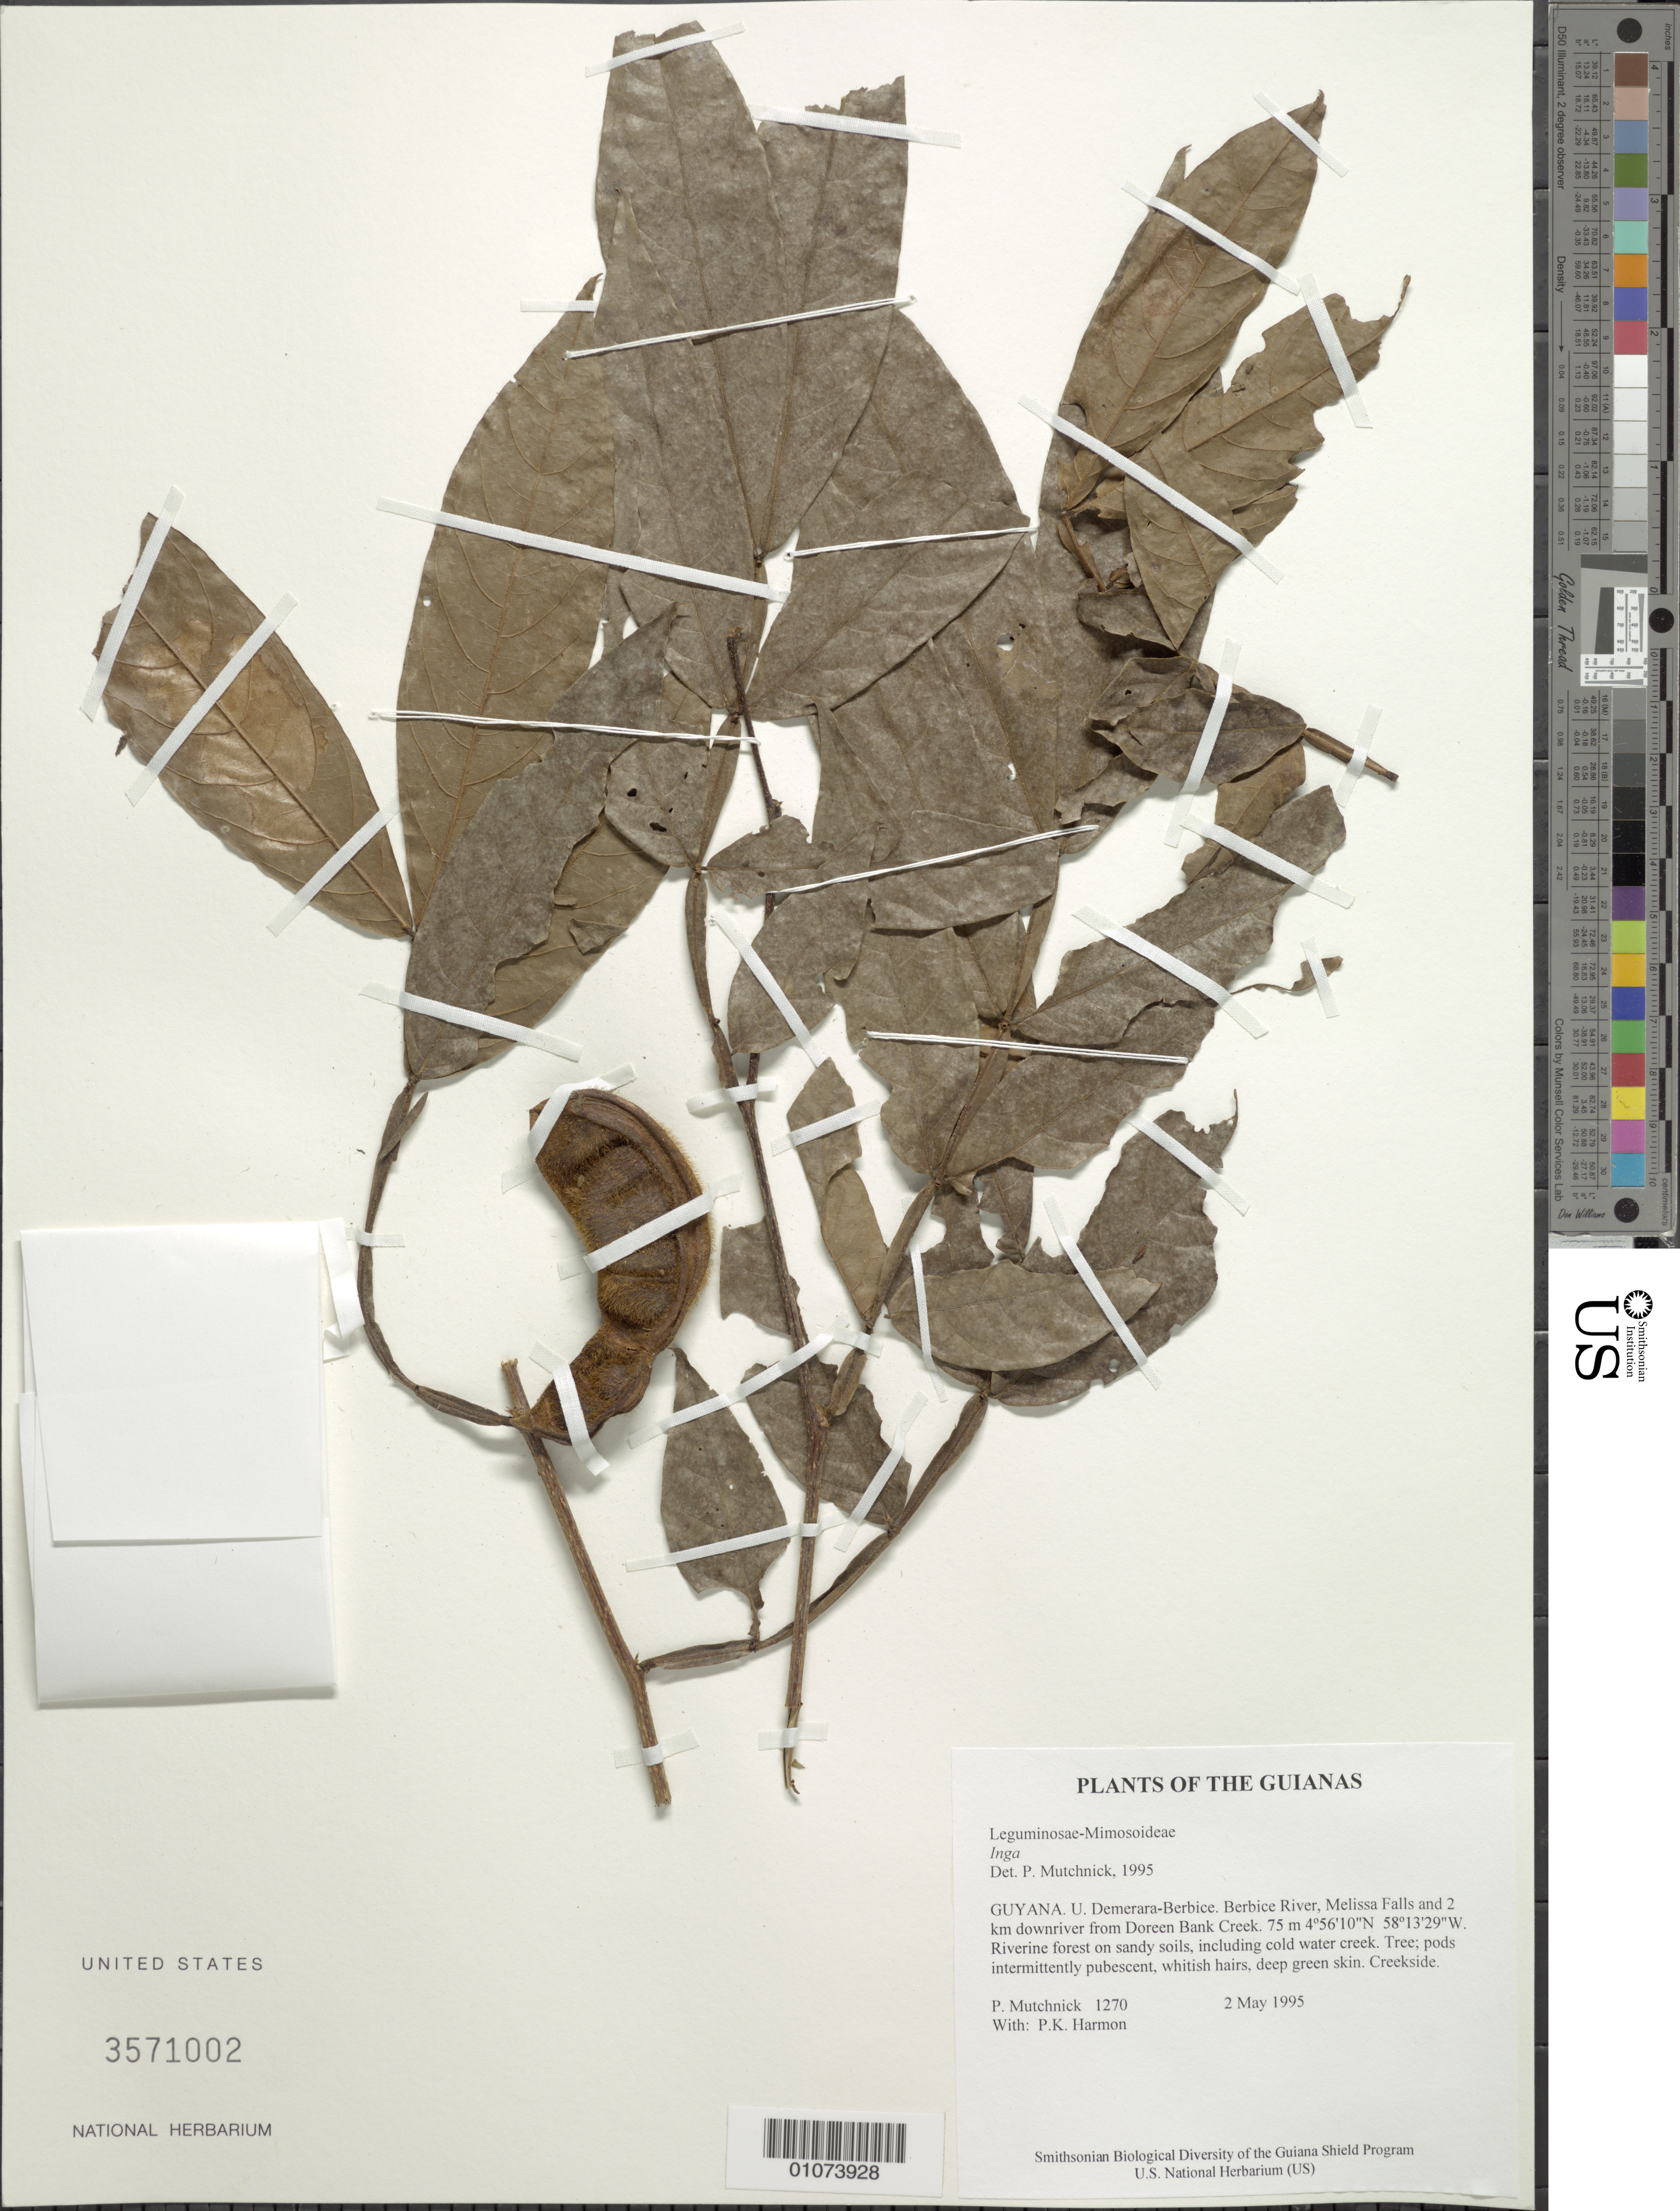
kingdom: Plantae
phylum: Tracheophyta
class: Magnoliopsida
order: Fabales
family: Fabaceae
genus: Inga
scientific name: Inga sp.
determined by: Mutchnick, P.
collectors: P. Mutchnick & P. Harmon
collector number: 1270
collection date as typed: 2 May 1995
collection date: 1995-05-02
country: Guyana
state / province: U. Demerara-Berbice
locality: Berbice River, Melissa Falls and 2 km downriver from Doreen Bank Creek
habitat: Riverine forest on sandy soils, including cold water creek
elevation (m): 75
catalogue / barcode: US 3571002